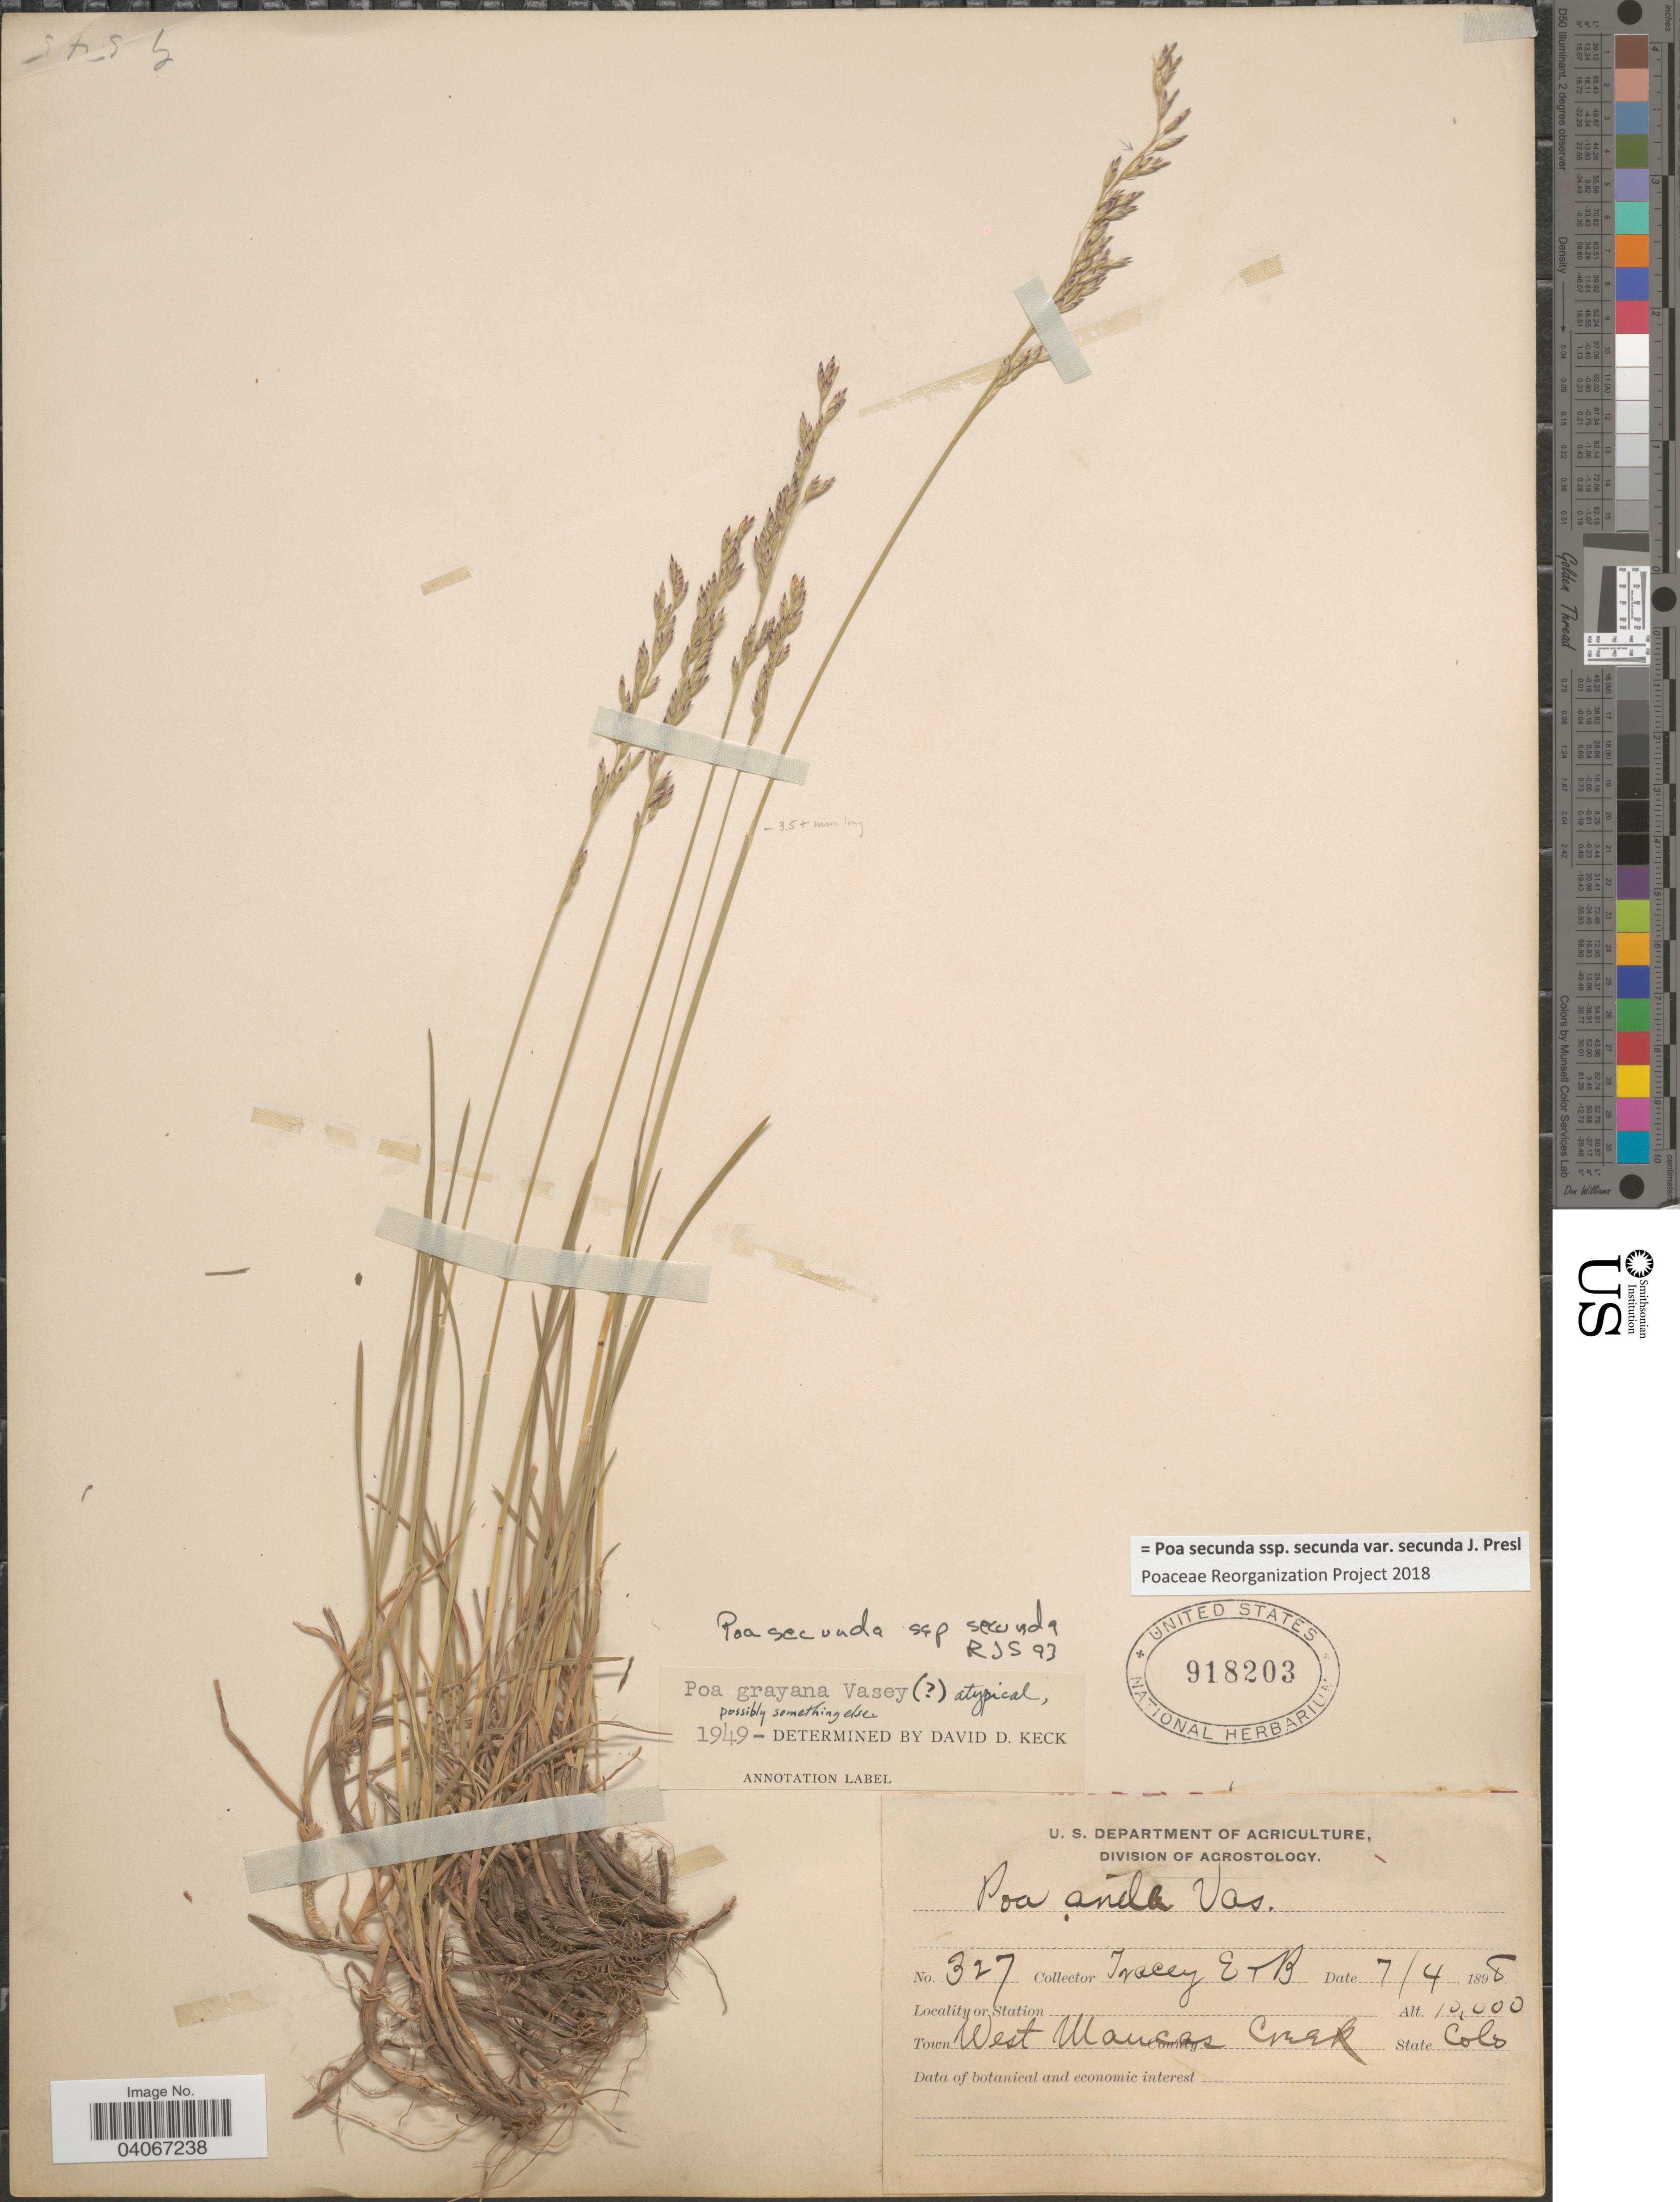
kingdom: Plantae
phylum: Tracheophyta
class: Liliopsida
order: Poales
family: Poaceae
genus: Poa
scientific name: Poa secunda subsp. secunda var. secunda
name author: J. Presl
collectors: E. Tracey & B. Tracey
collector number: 327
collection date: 1898-07-04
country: United States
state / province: Colorado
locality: Town West Mancas Creek.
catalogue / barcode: US 918203